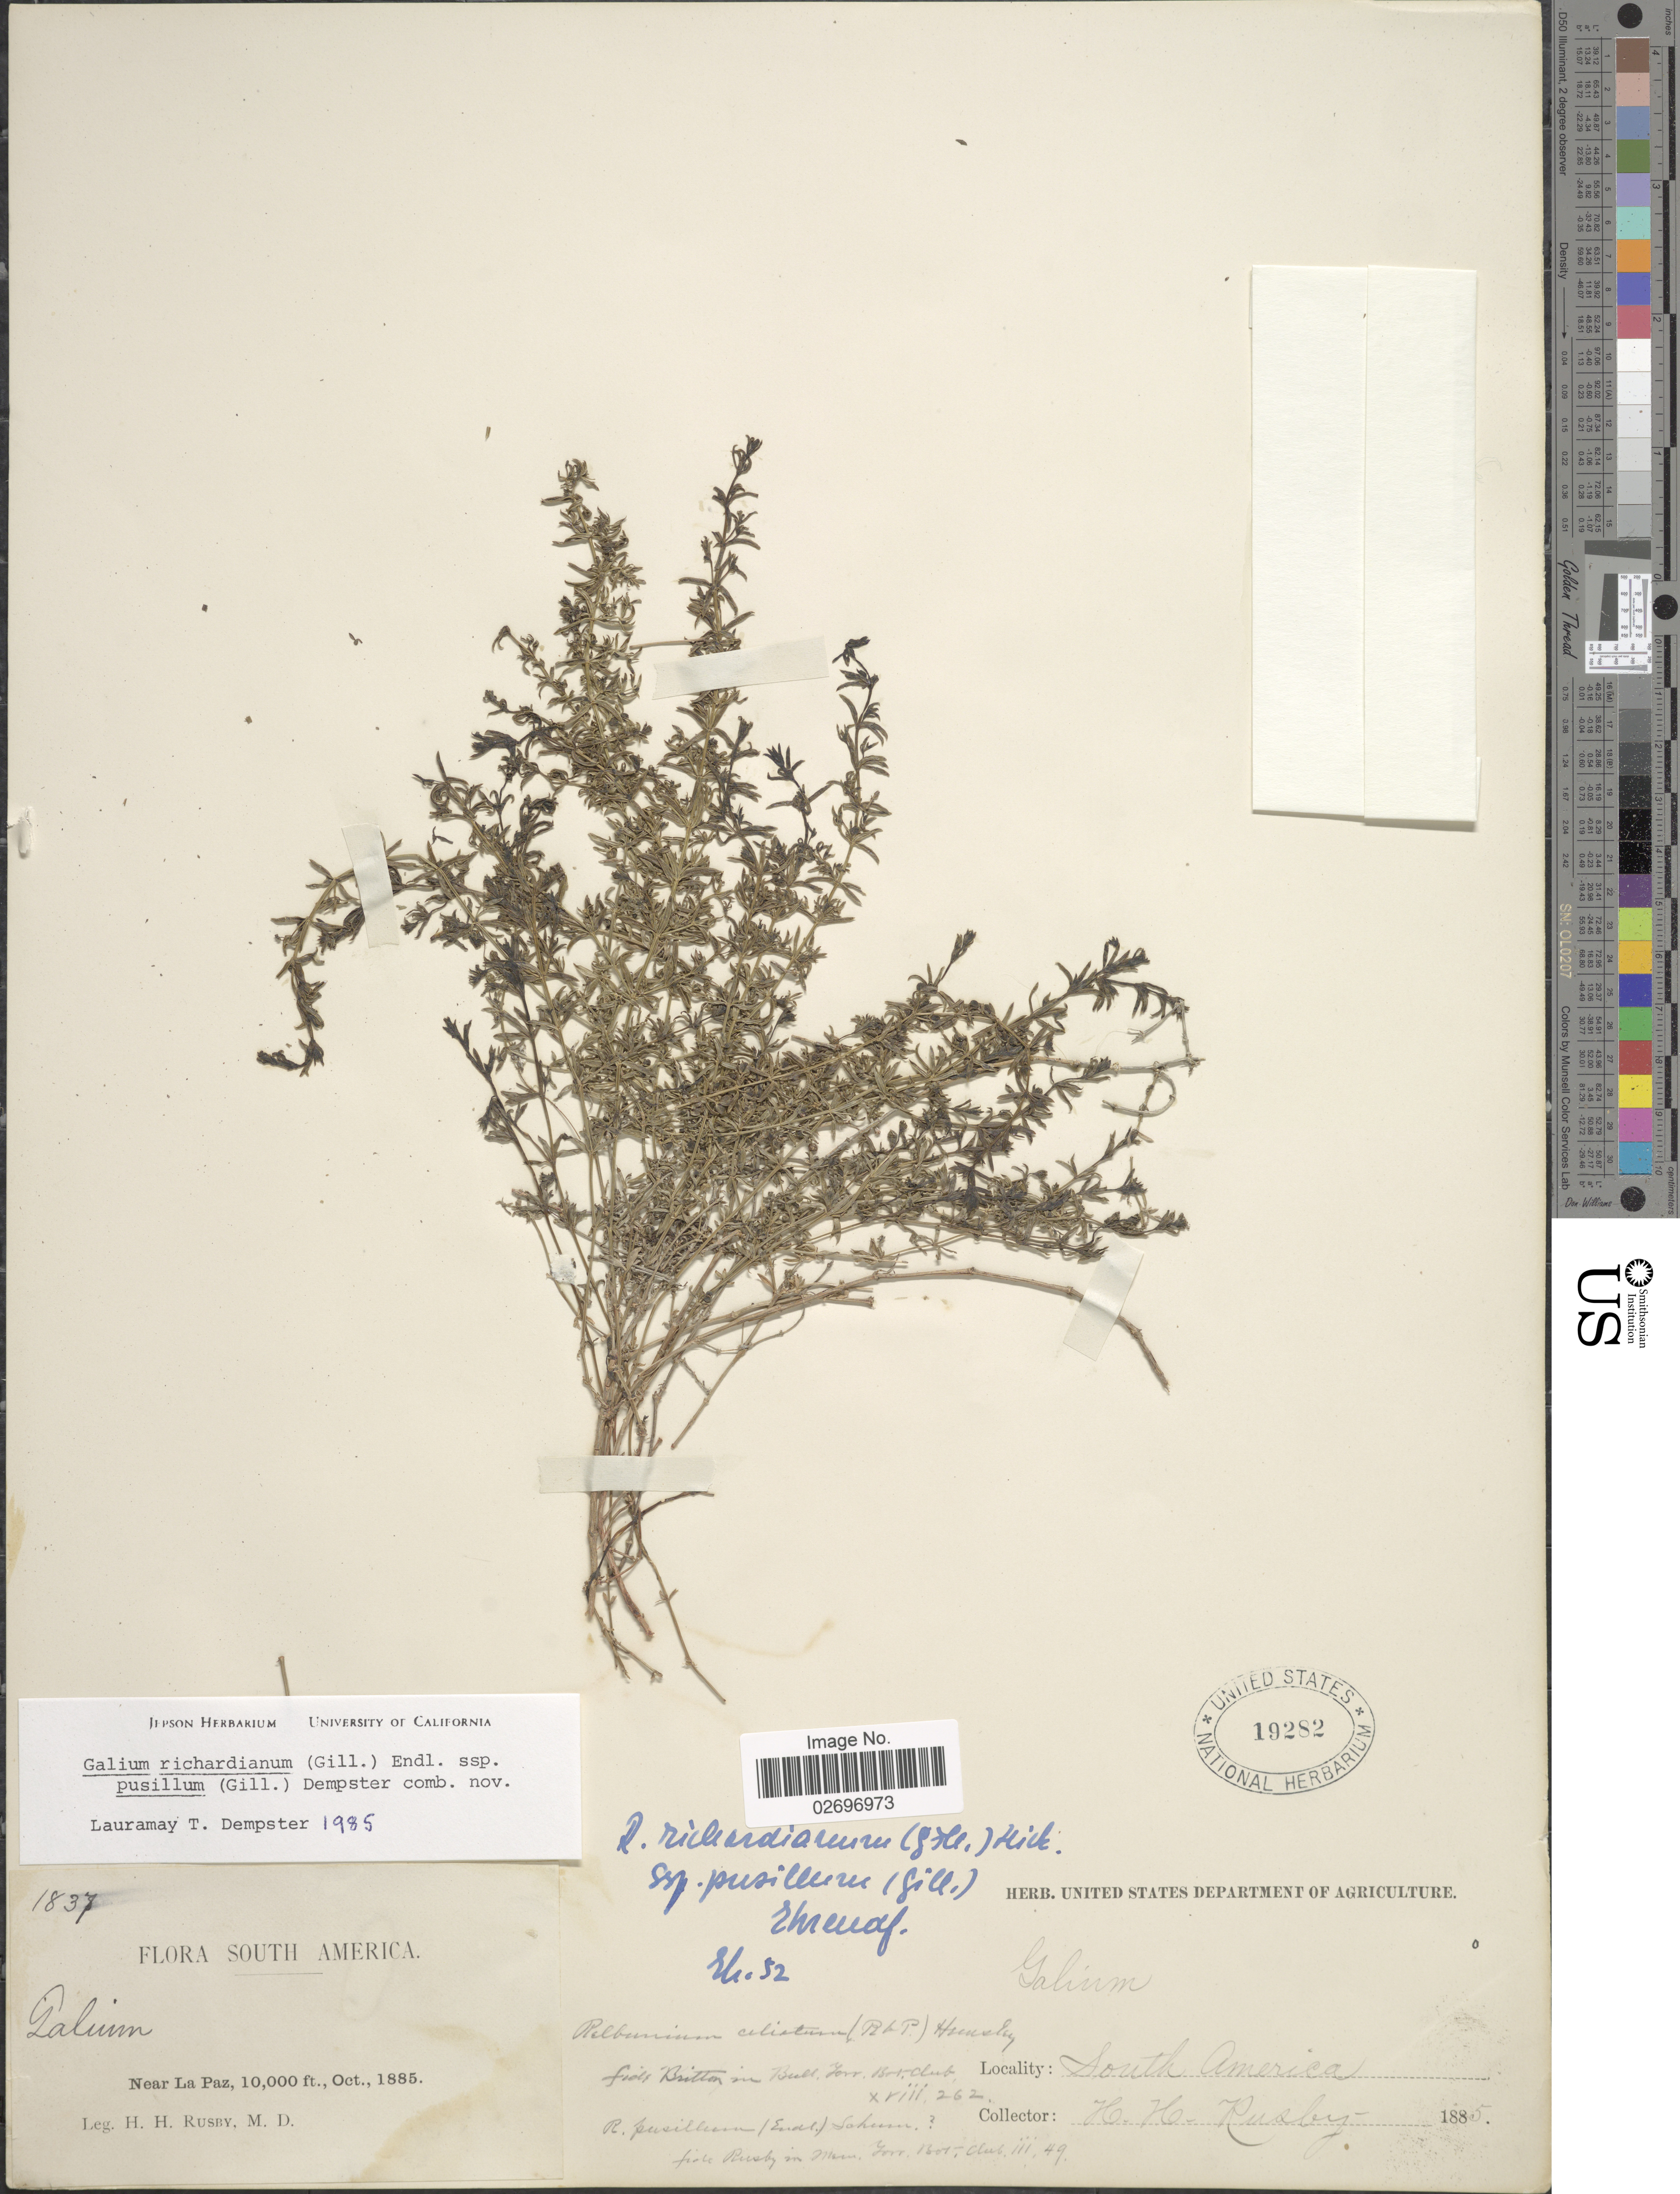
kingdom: Plantae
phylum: Tracheophyta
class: Magnoliopsida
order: Gentianales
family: Rubiaceae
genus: Galium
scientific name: Galium richardianum subsp. pusillum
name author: (Gillies ex Hook. & Arn.) Dempster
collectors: H. H. Rusby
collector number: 1837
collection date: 1885-10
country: Bolivia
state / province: La Paz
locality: Near La Paz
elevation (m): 3048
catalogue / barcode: US 19282